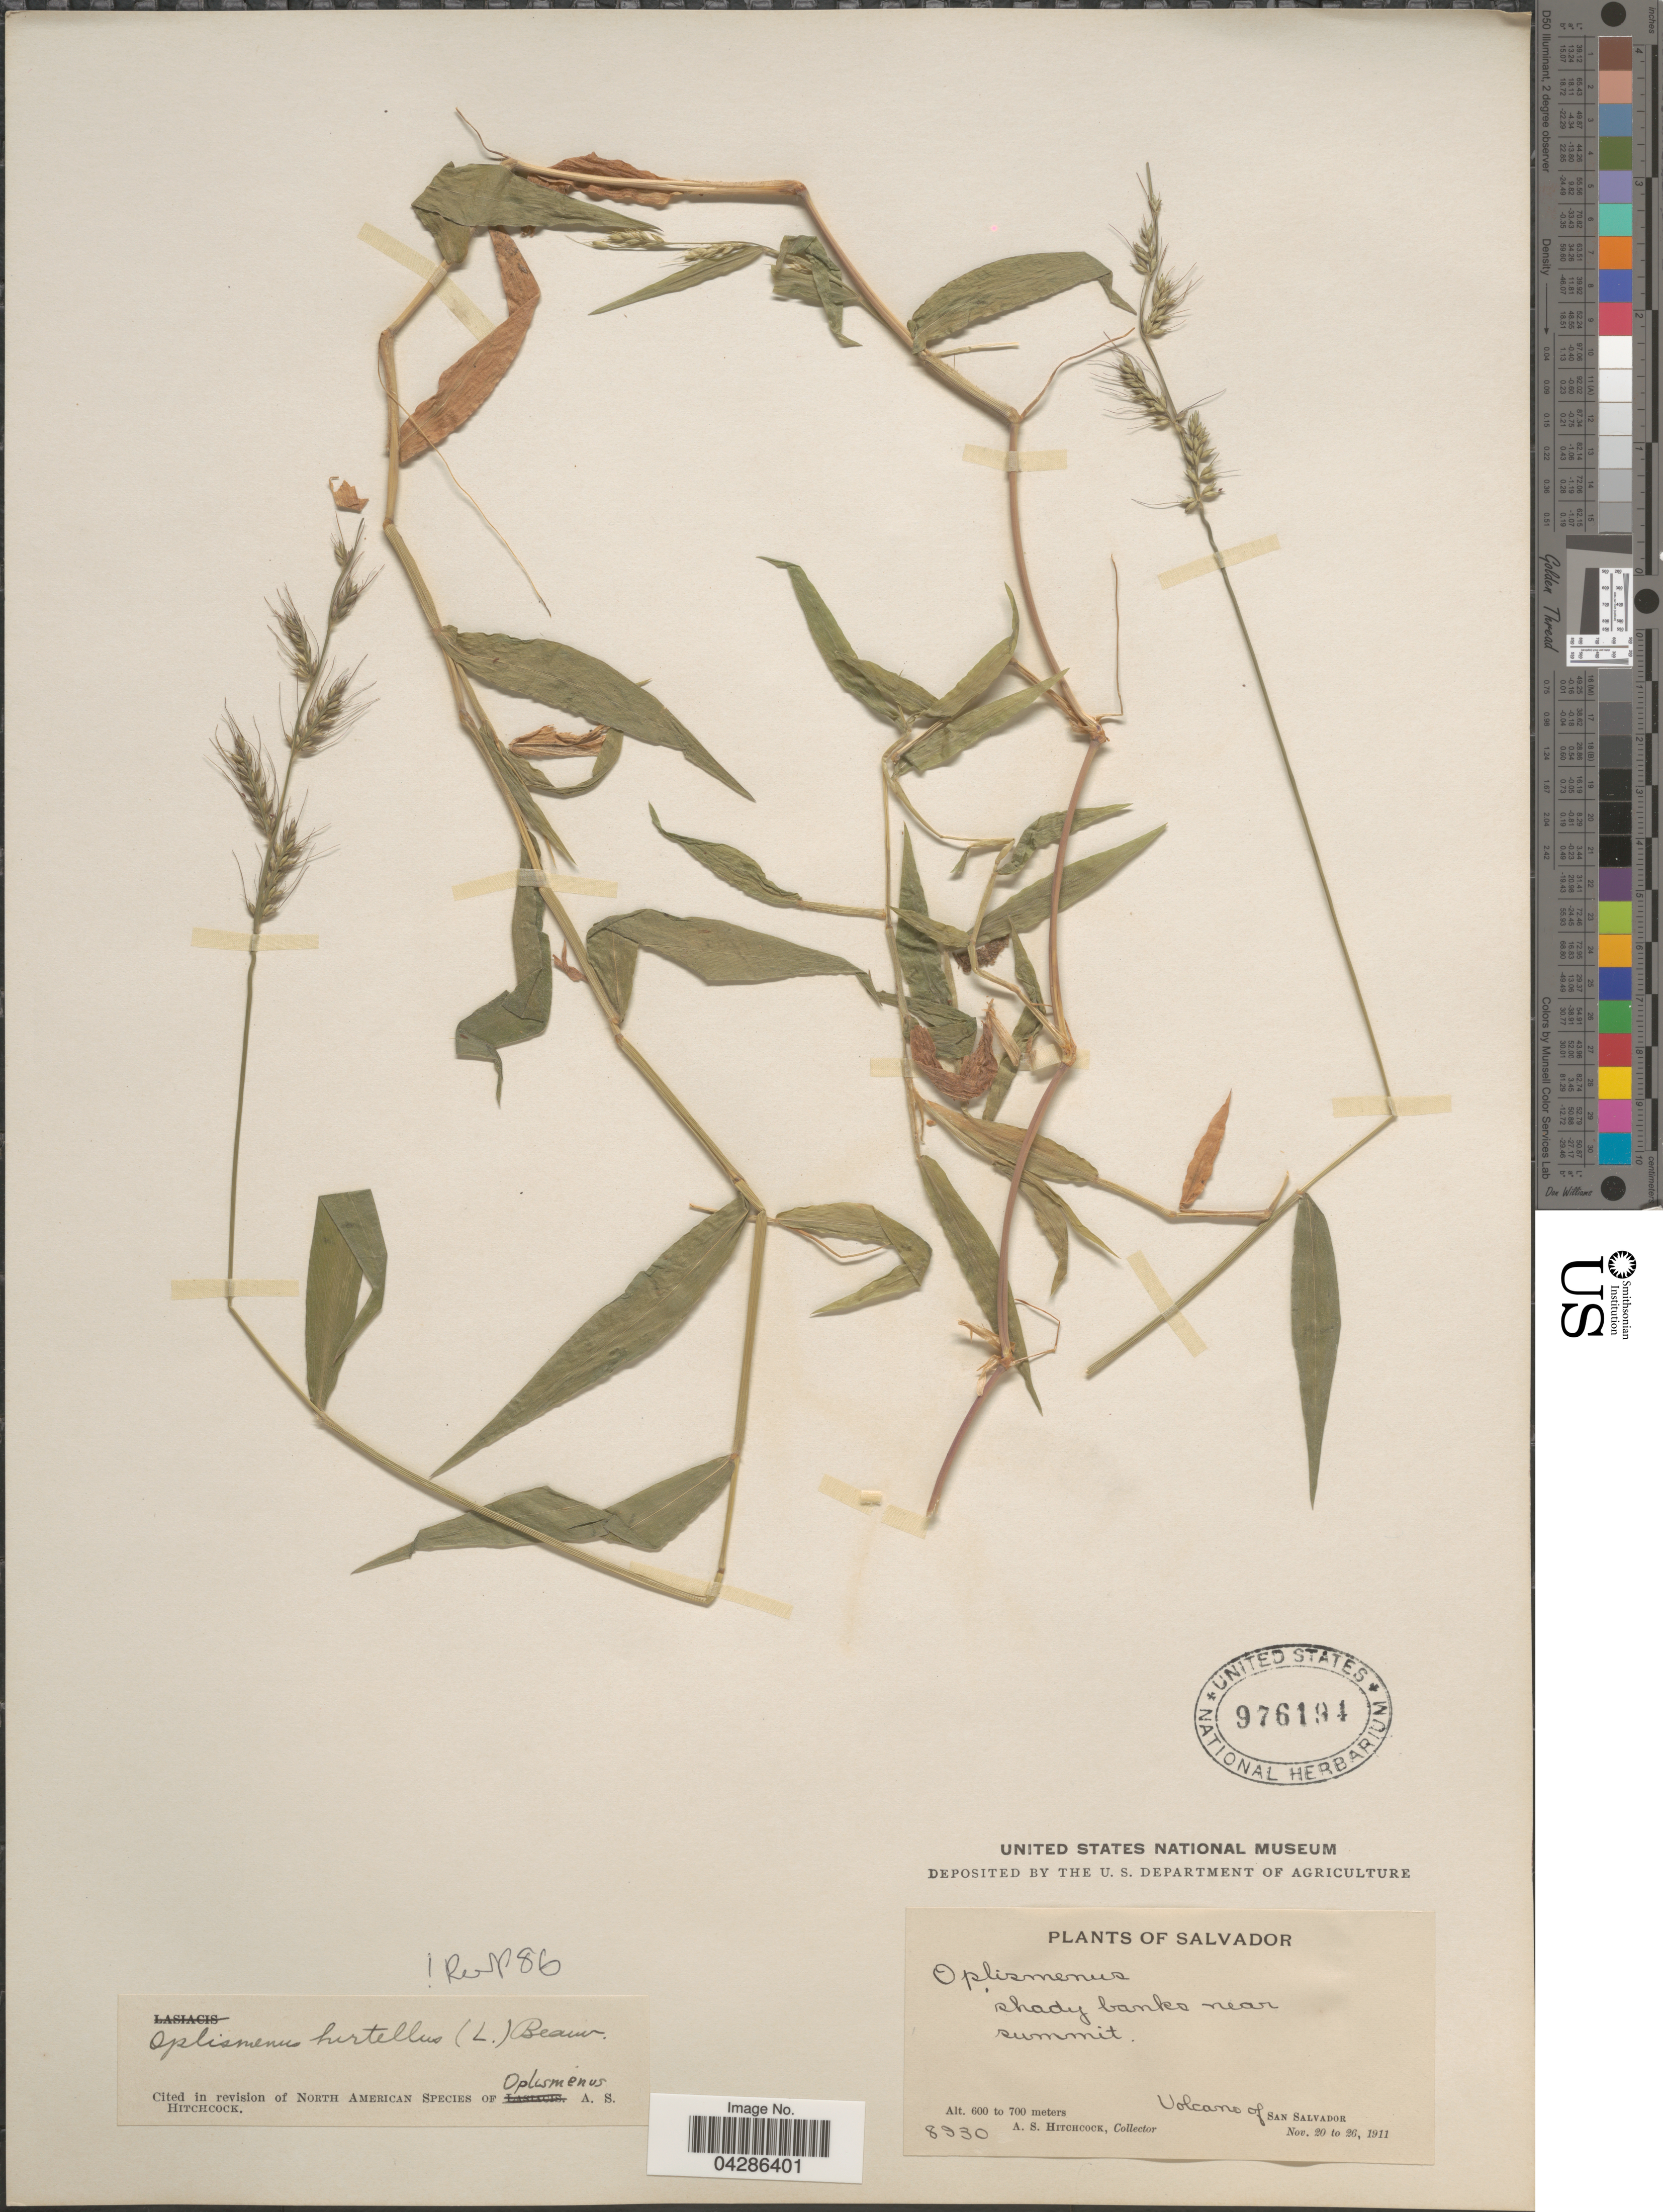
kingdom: Plantae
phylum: Tracheophyta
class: Liliopsida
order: Poales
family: Poaceae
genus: Oplismenus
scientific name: Oplismenus hirtellus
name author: (L.) P. Beauv.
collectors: A. S. Hitchcock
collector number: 8930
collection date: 1911-11-20/1911-11-26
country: El Salvador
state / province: San Salvador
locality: Volcano of San Salvador.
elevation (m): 600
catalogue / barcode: US 976194